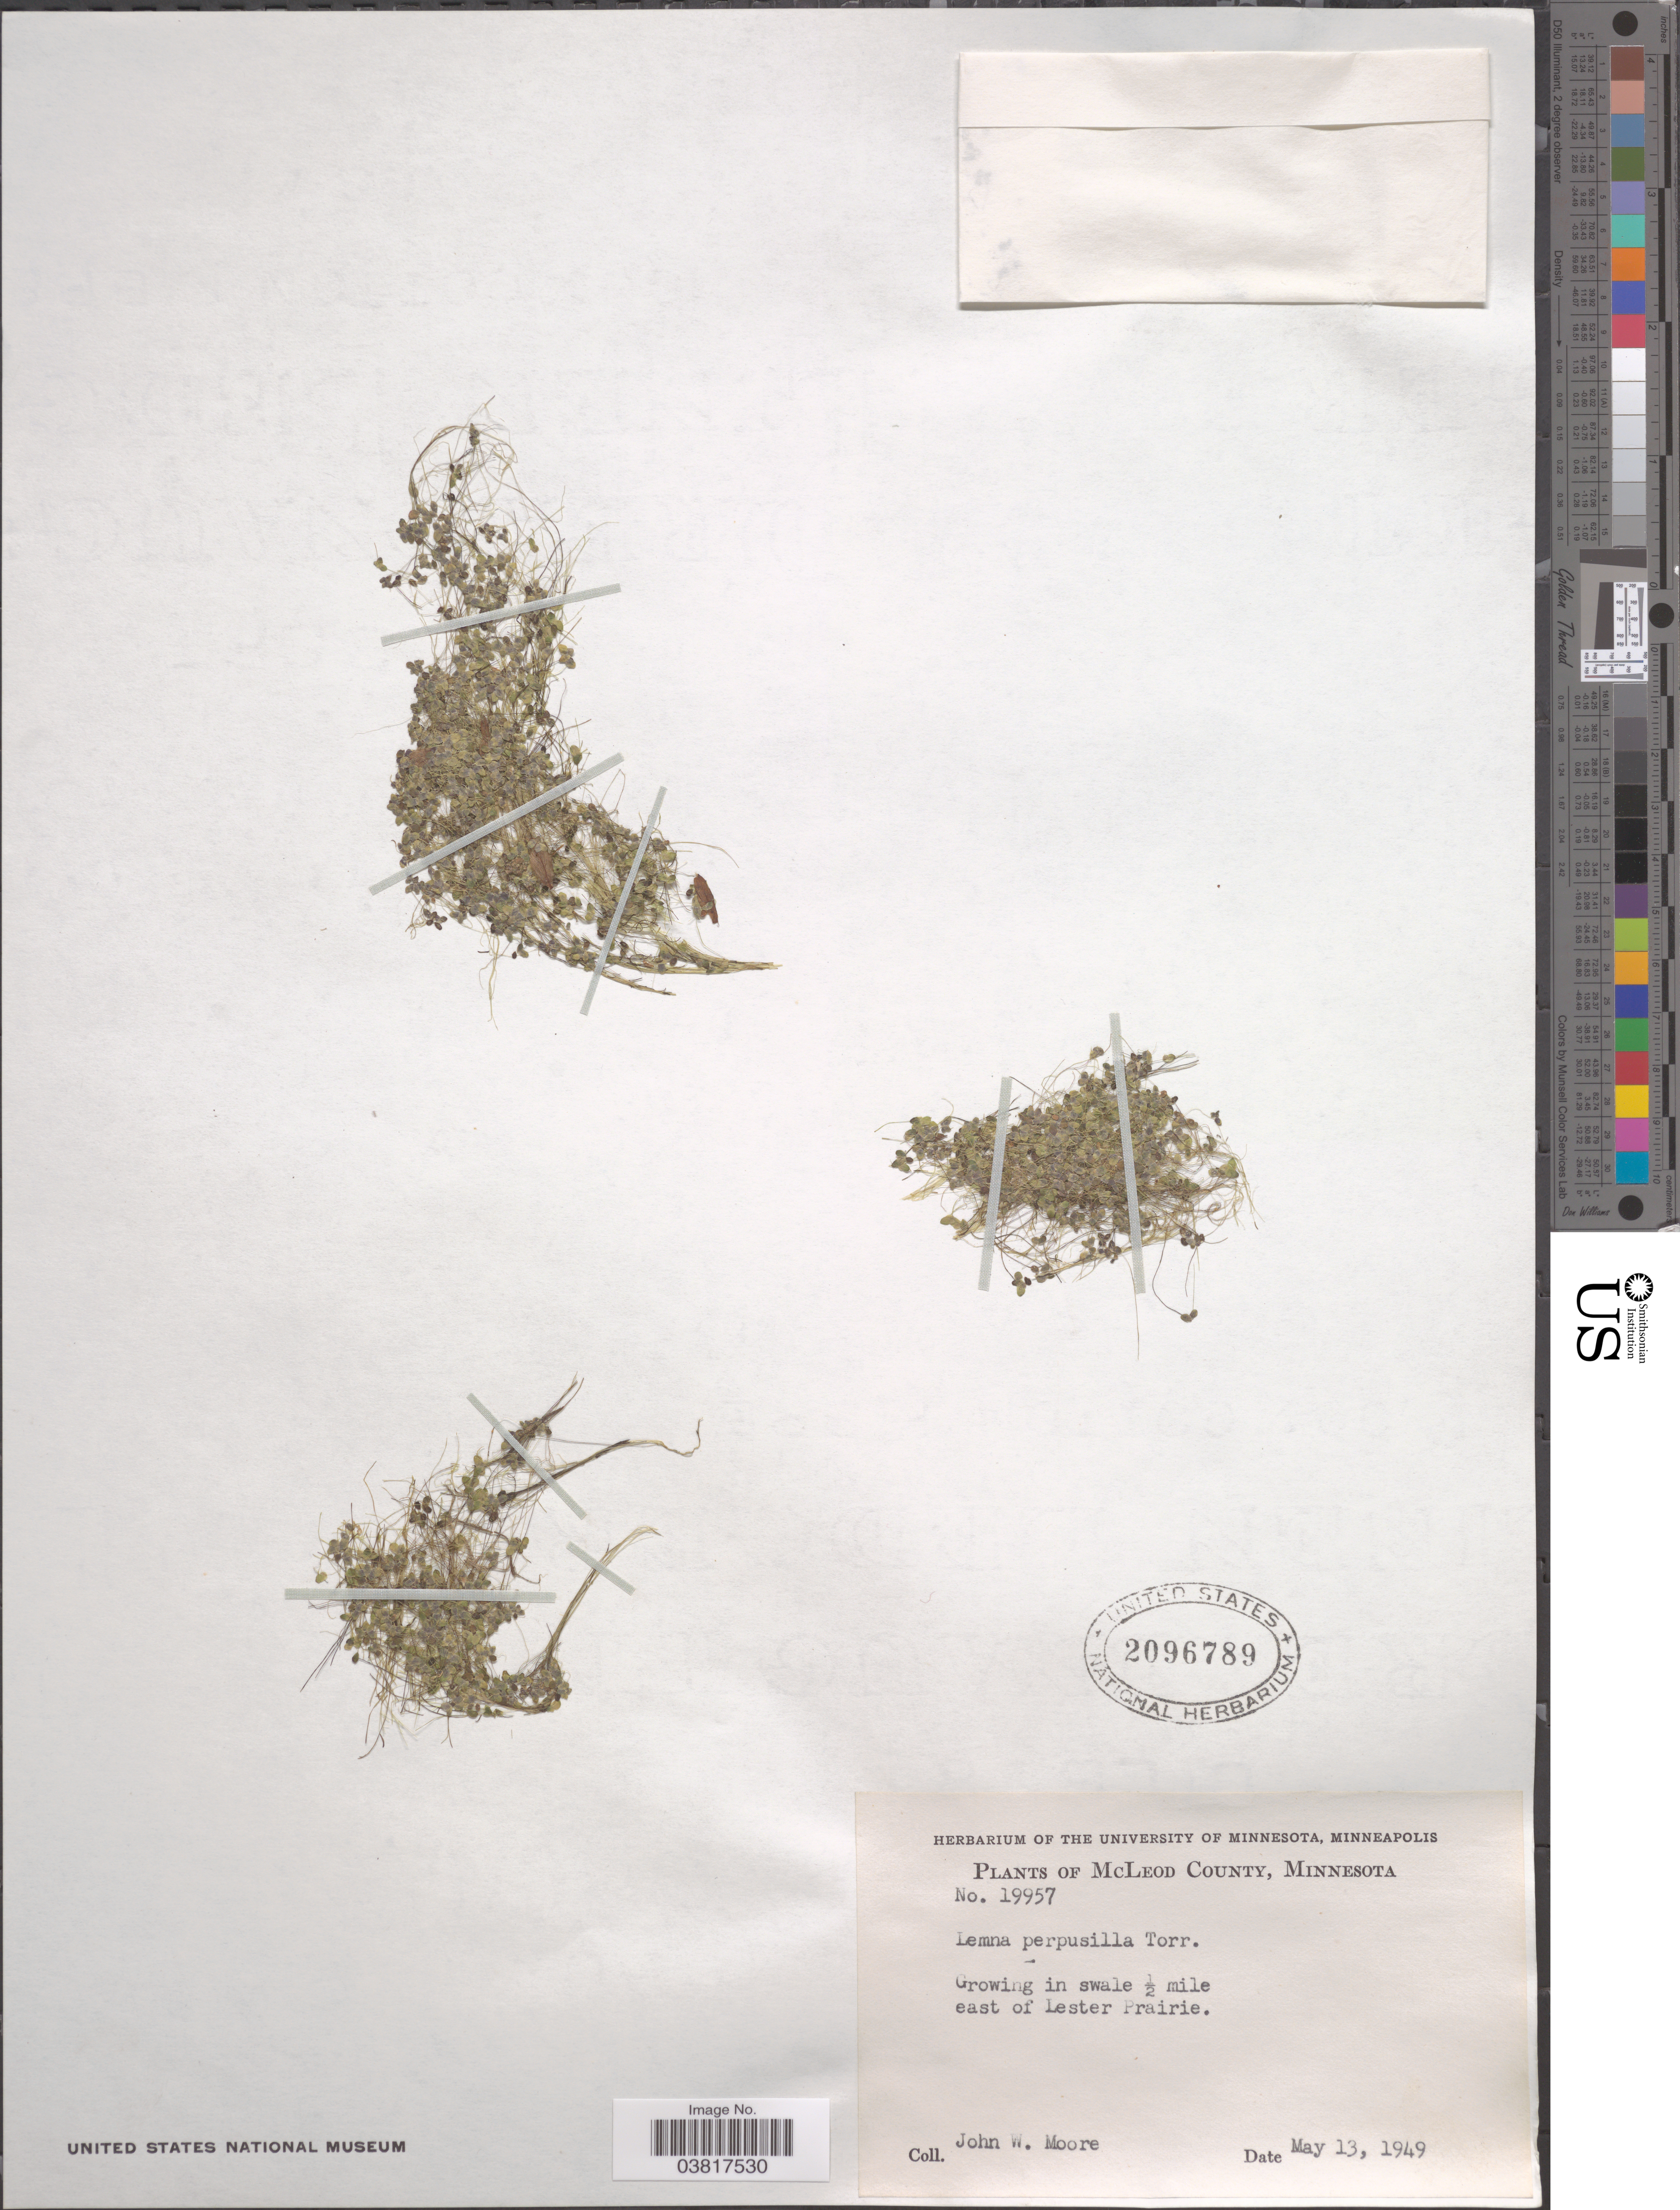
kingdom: Plantae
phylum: Tracheophyta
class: Liliopsida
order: Alismatales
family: Araceae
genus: Lemna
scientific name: Lemna perpusilla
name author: Torr.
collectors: J. Moore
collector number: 19957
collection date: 1949-05-13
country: United States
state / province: Minnesota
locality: McLeod County. In swale ½ mile east of Lester Prairie.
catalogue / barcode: US 2096789